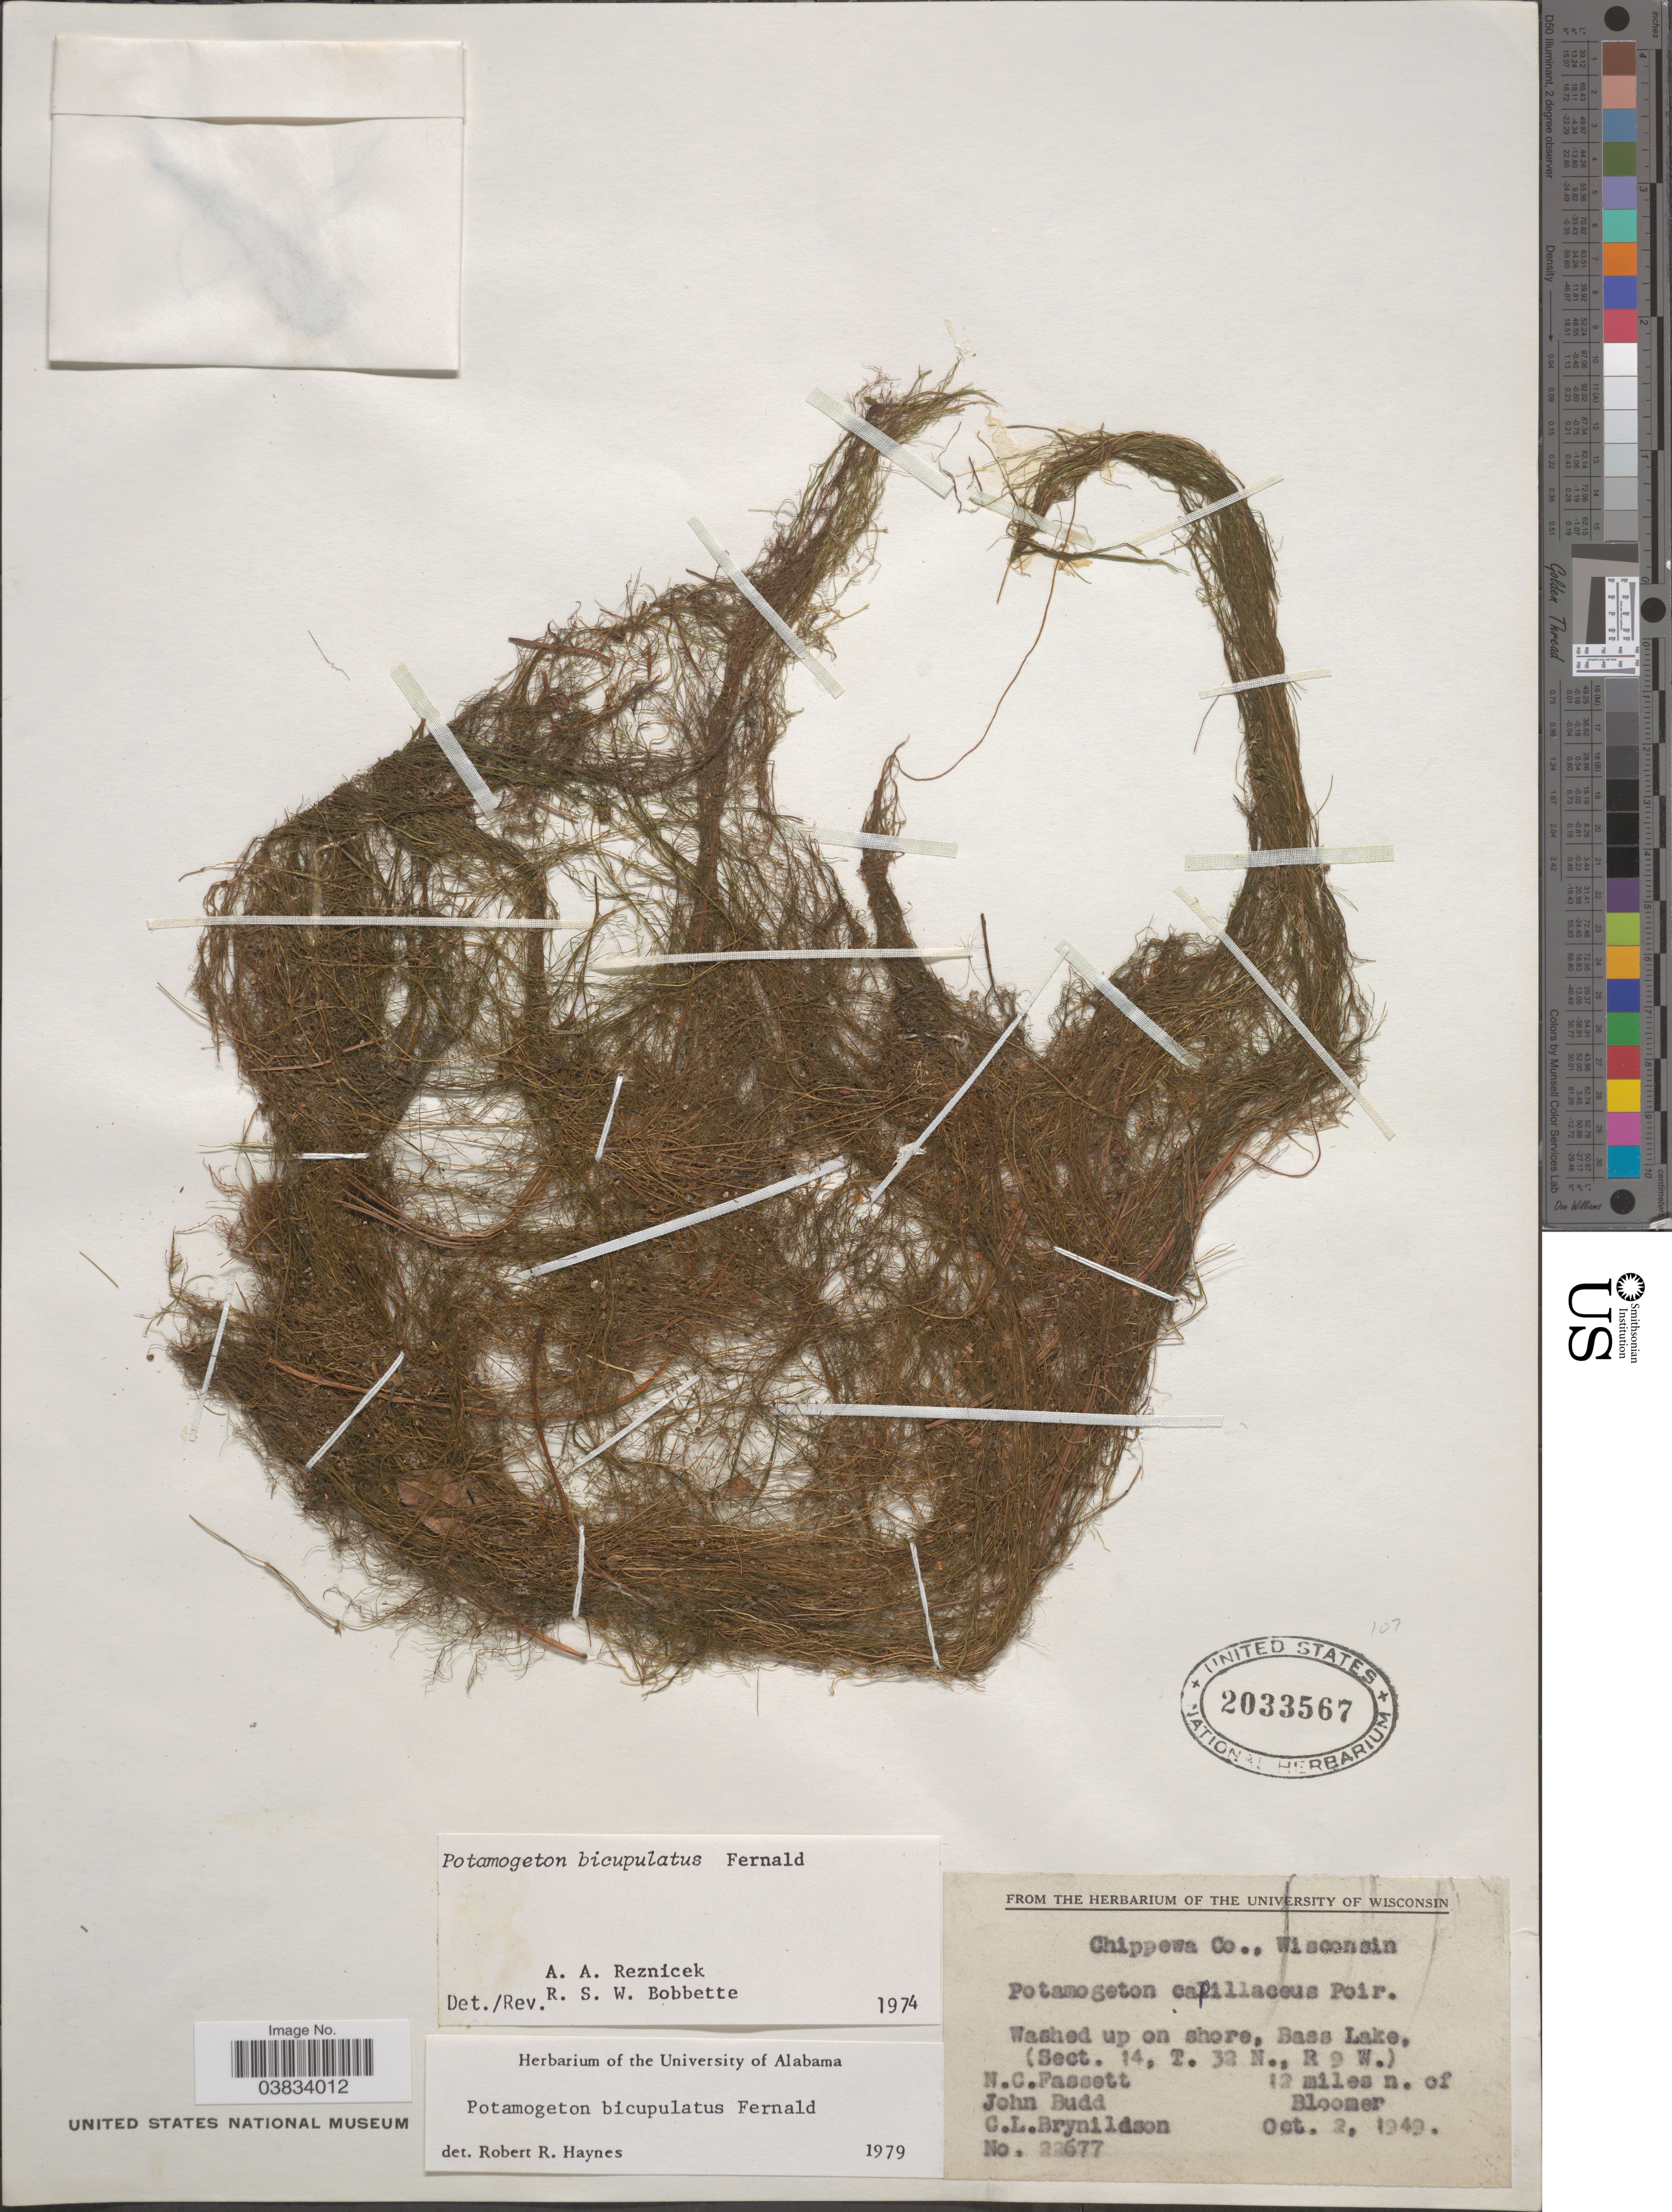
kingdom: Plantae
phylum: Tracheophyta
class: Liliopsida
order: Alismatales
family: Potamogetonaceae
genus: Potamogeton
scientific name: Potamogeton bicupulatus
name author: Fernald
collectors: N. C. Fassett, J. Budd & C. Brynildson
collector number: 83677*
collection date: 1949-10-02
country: United States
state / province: Wisconsin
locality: Chippewa Co. On shore, Bass Lake, (Sect. 14, T. 32 N., R 9 W.). 12 miles n. of Bloomer.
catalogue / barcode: US 2033567